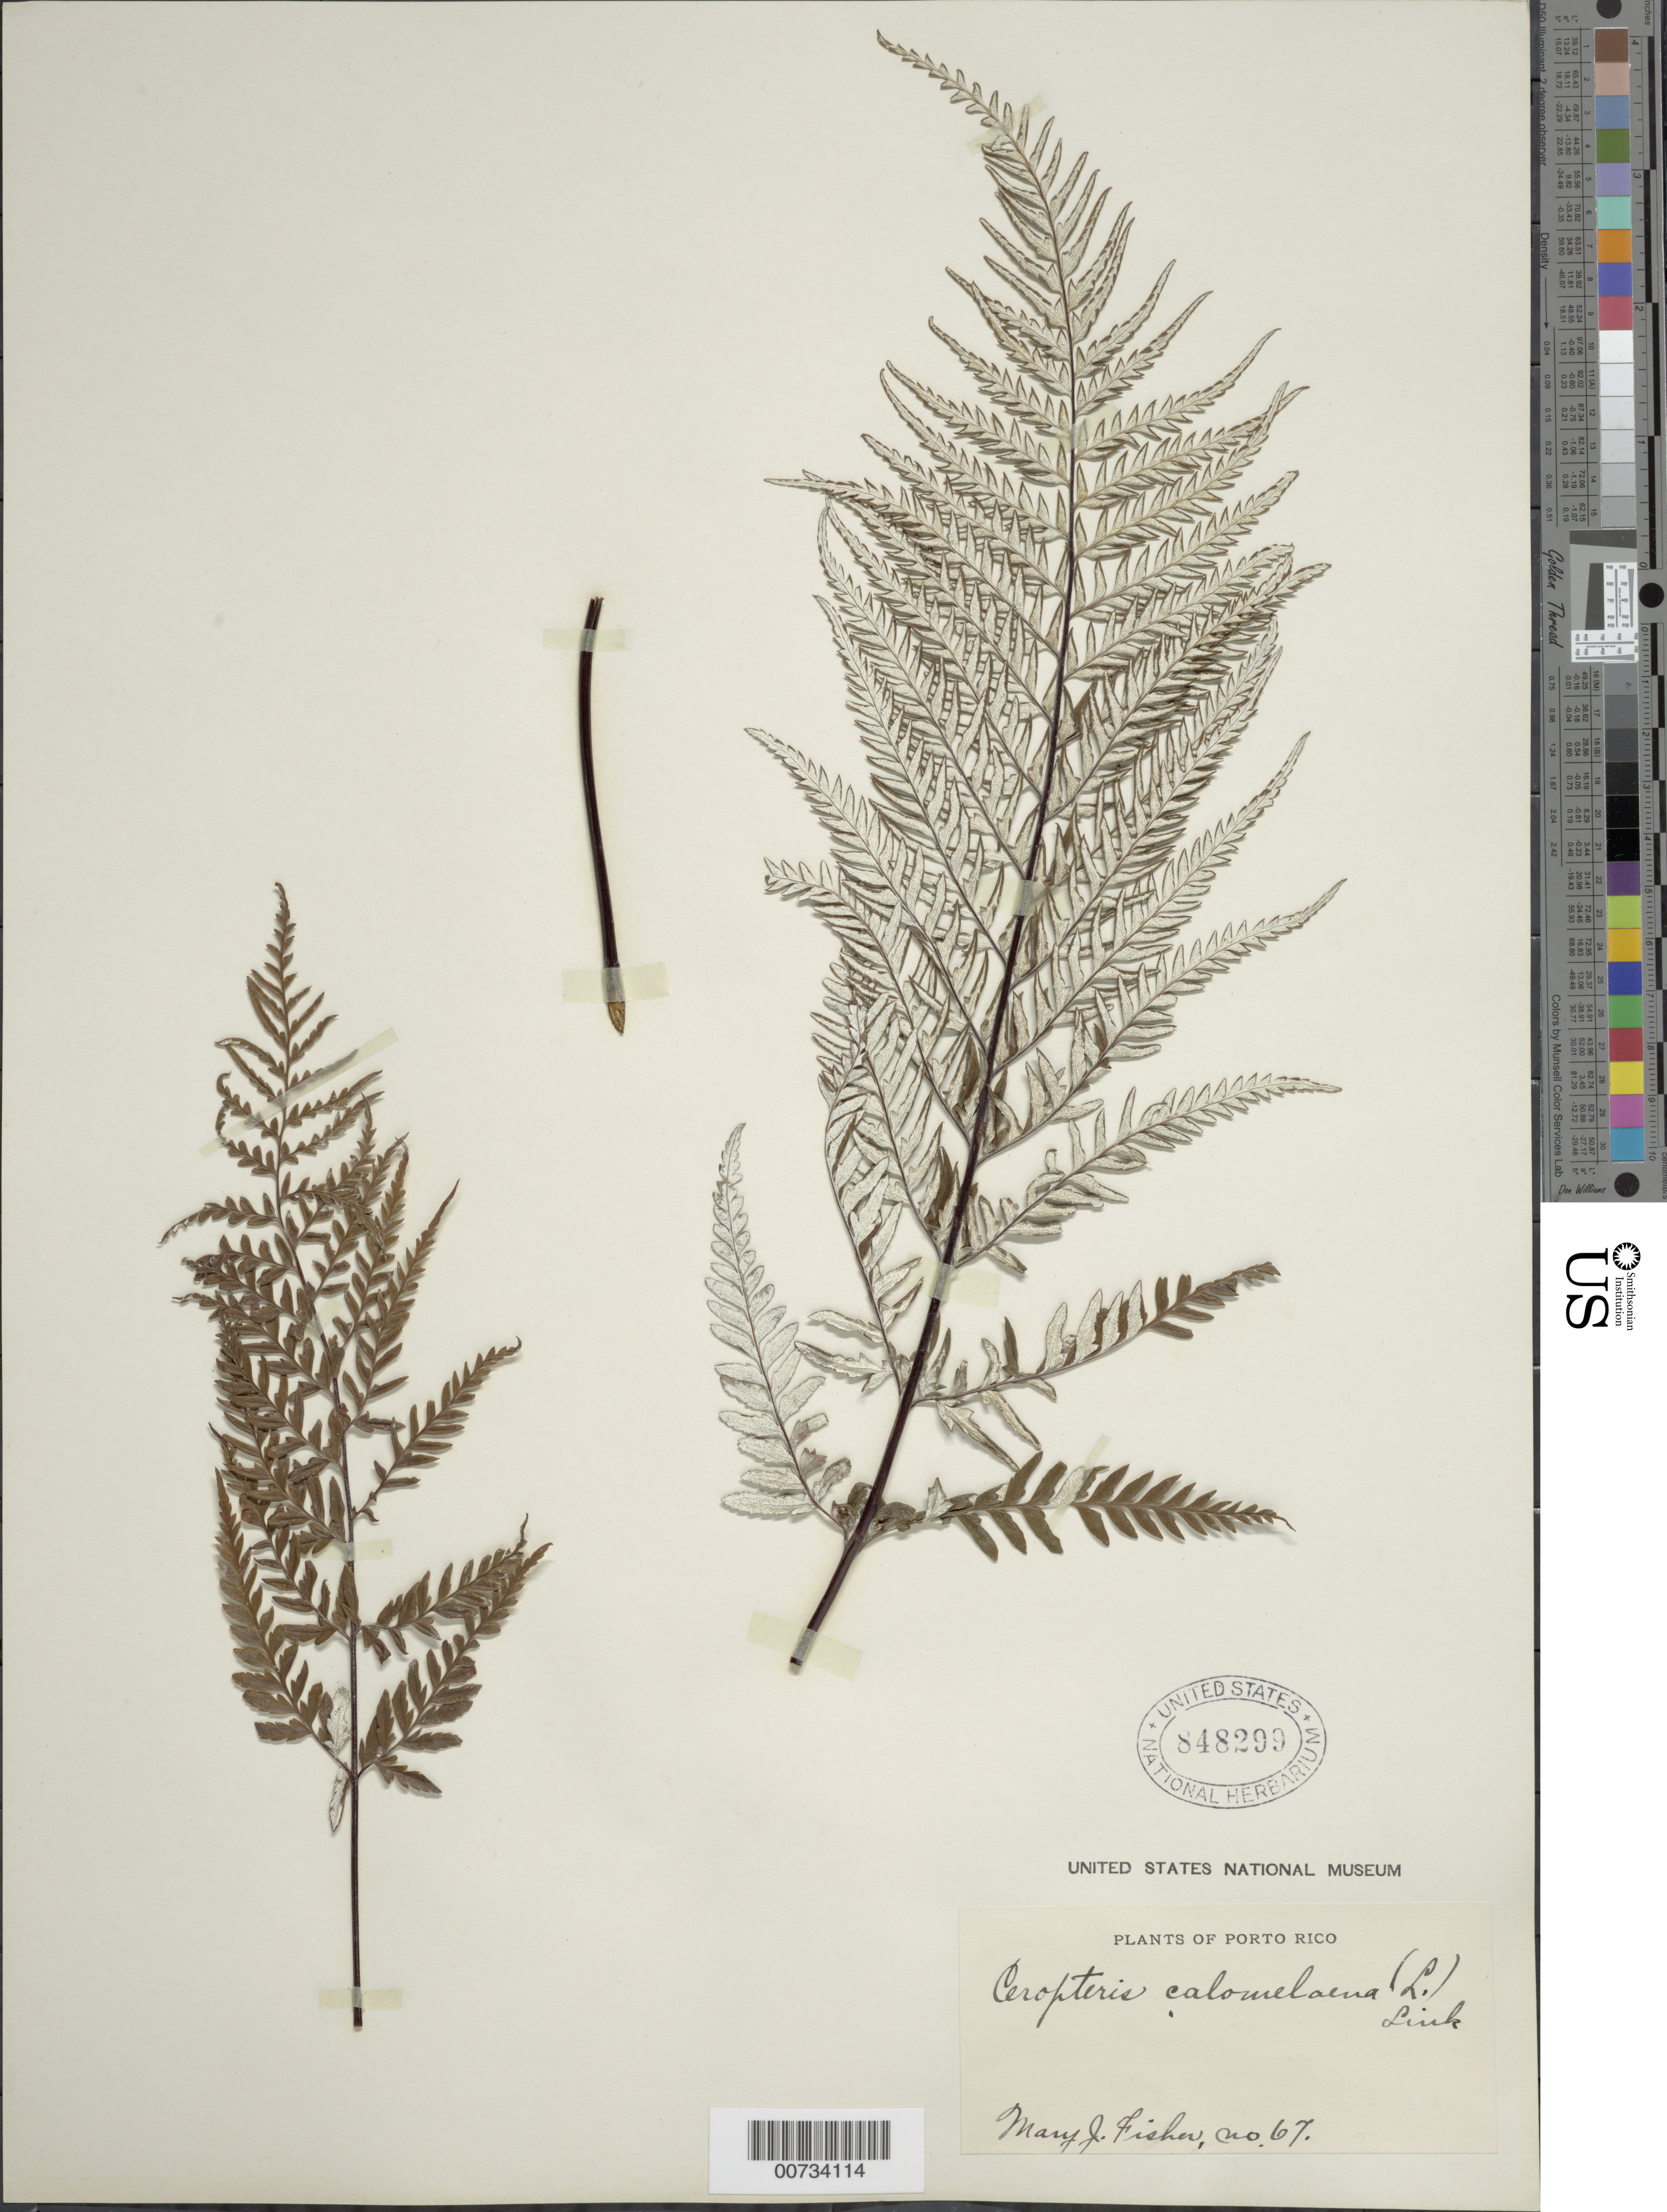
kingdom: Plantae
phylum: Tracheophyta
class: Polypodiopsida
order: Polypodiales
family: Pteridaceae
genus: Pityrogramma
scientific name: Pityrogramma calomelanos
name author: (L.) Link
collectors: M. J. Fisher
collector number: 67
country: Puerto Rico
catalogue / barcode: US 848299